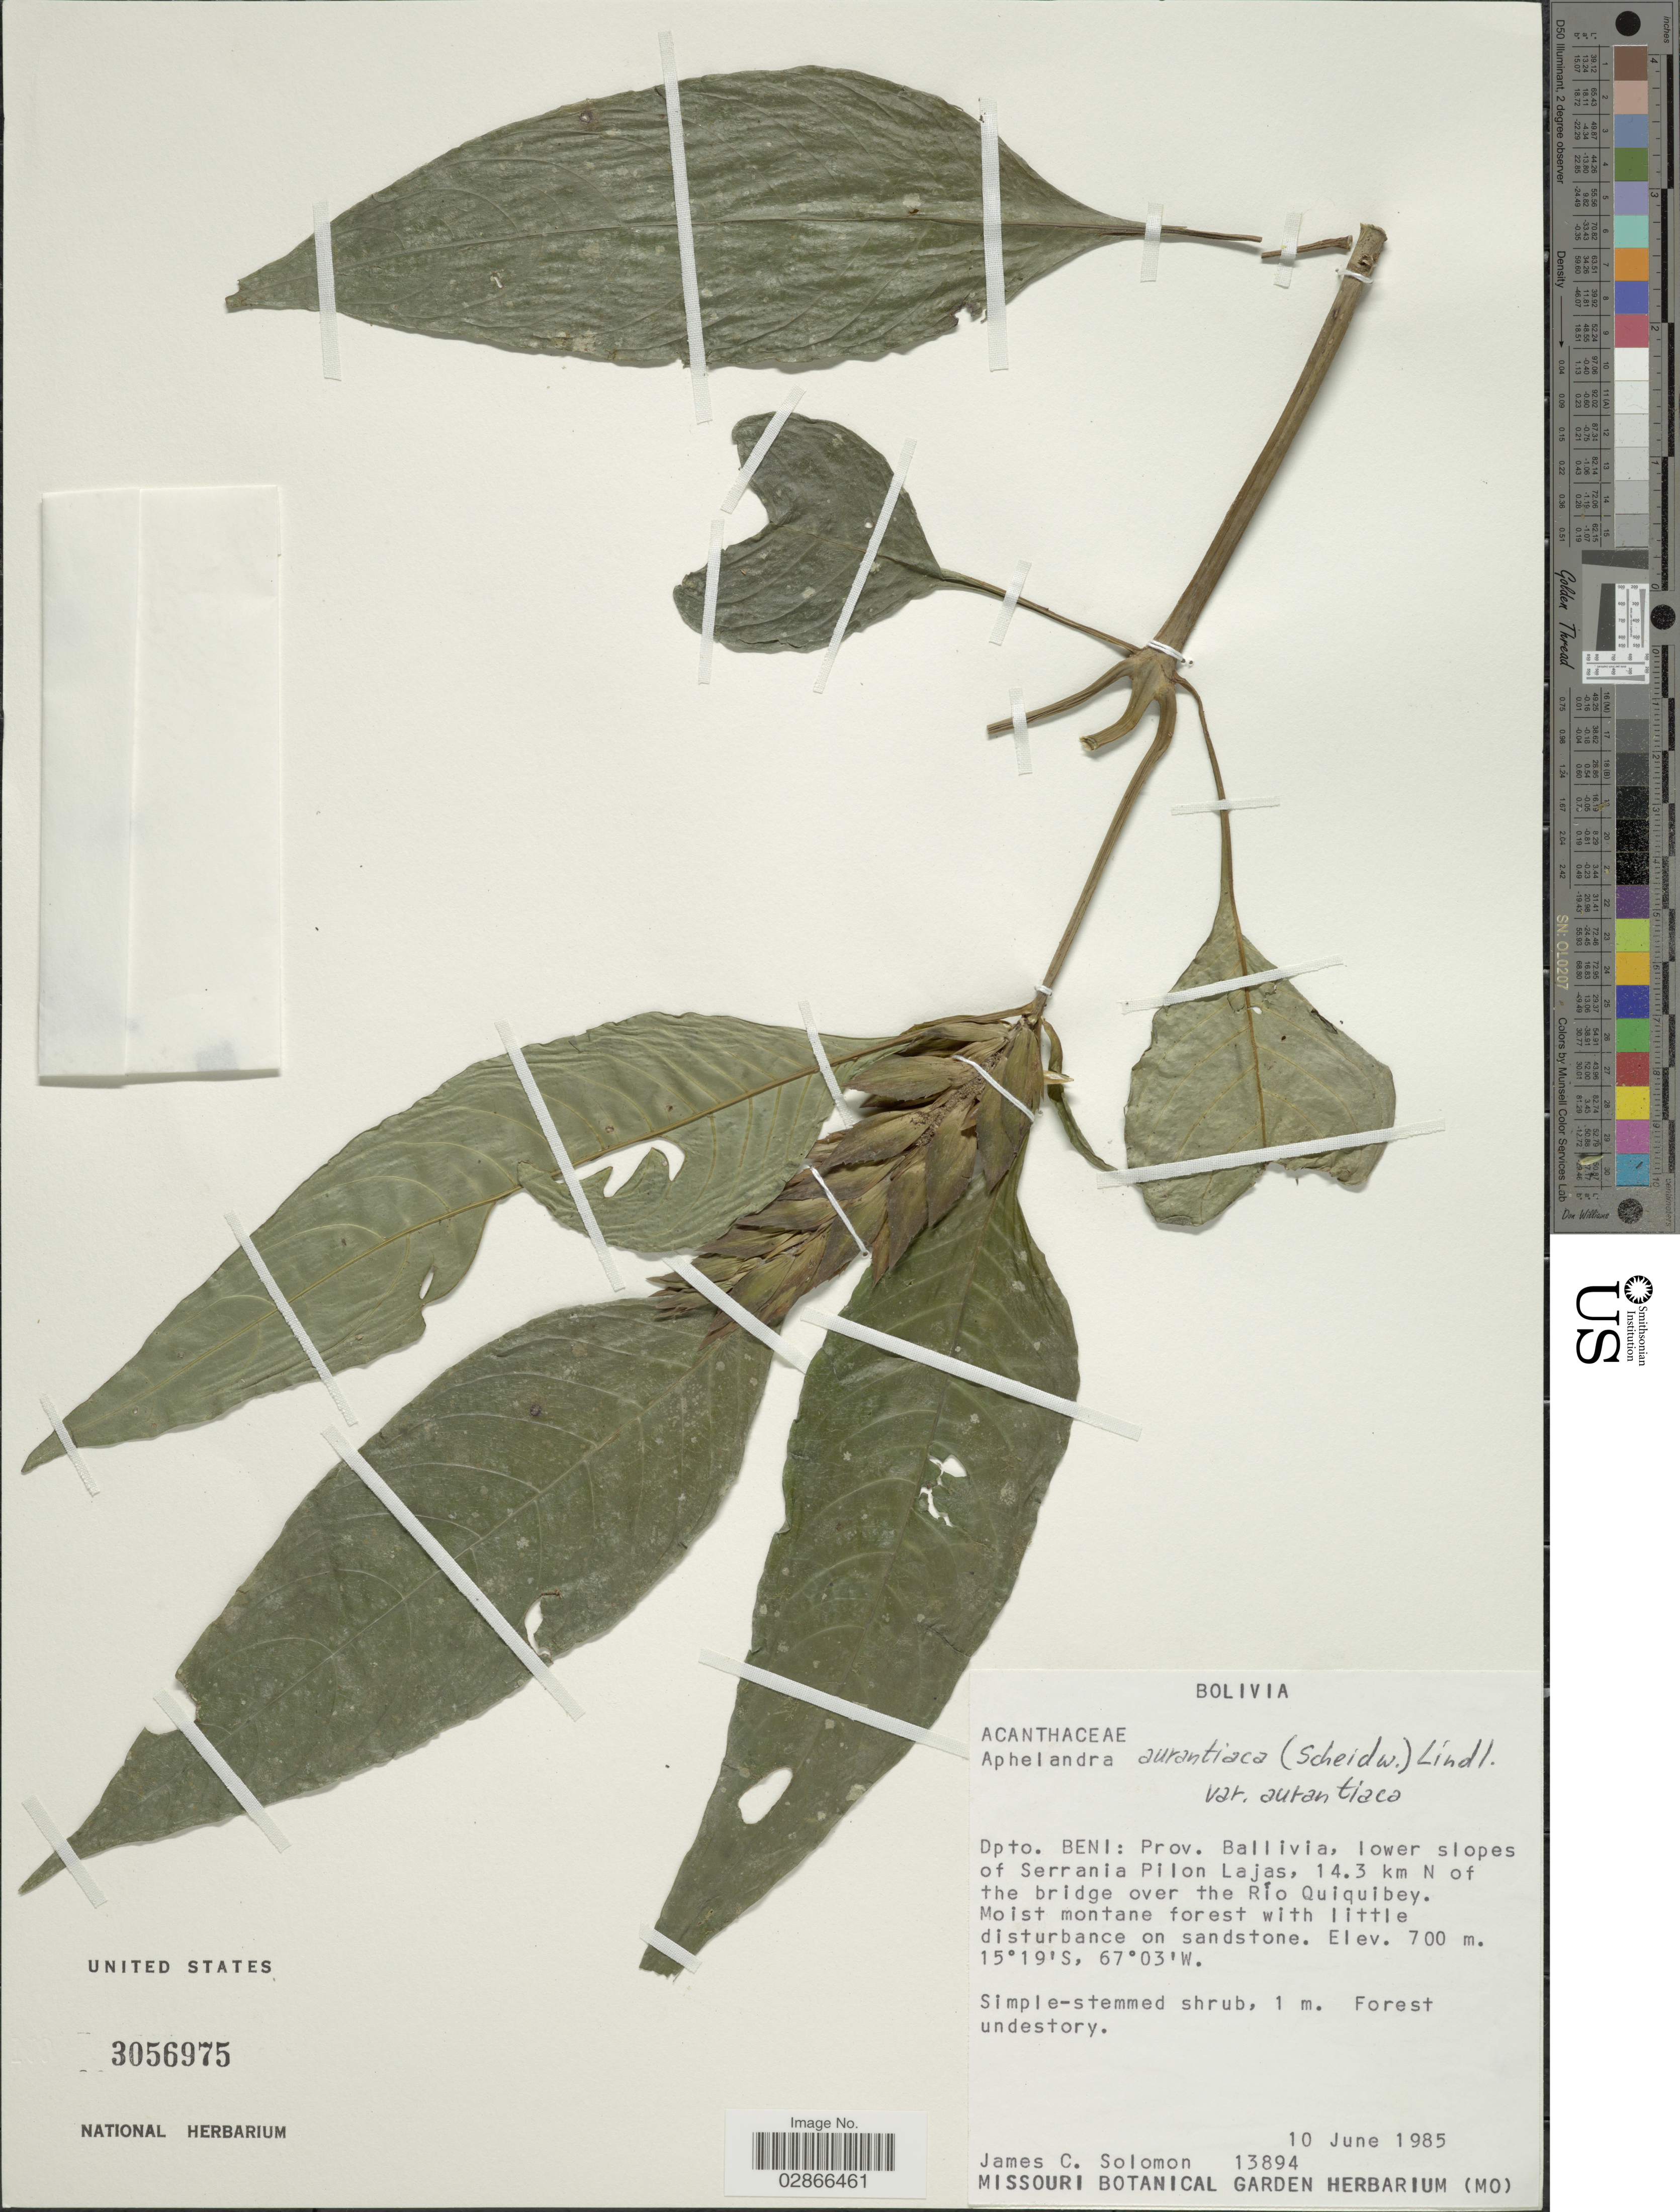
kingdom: Plantae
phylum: Tracheophyta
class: Magnoliopsida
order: Lamiales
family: Acanthaceae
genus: Aphelandra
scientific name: Aphelandra aurantiaca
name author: (Scheidw.) Lindl.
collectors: J. C. Solomon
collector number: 13894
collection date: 1985-06-10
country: Bolivia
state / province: Beni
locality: Dpto. Beni: Prov. Ballivia, lower slopes of Serrania Pilon Lajas, 14.3 km N of the bridge over the Río Quiquibey.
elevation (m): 700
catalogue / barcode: US 3056975